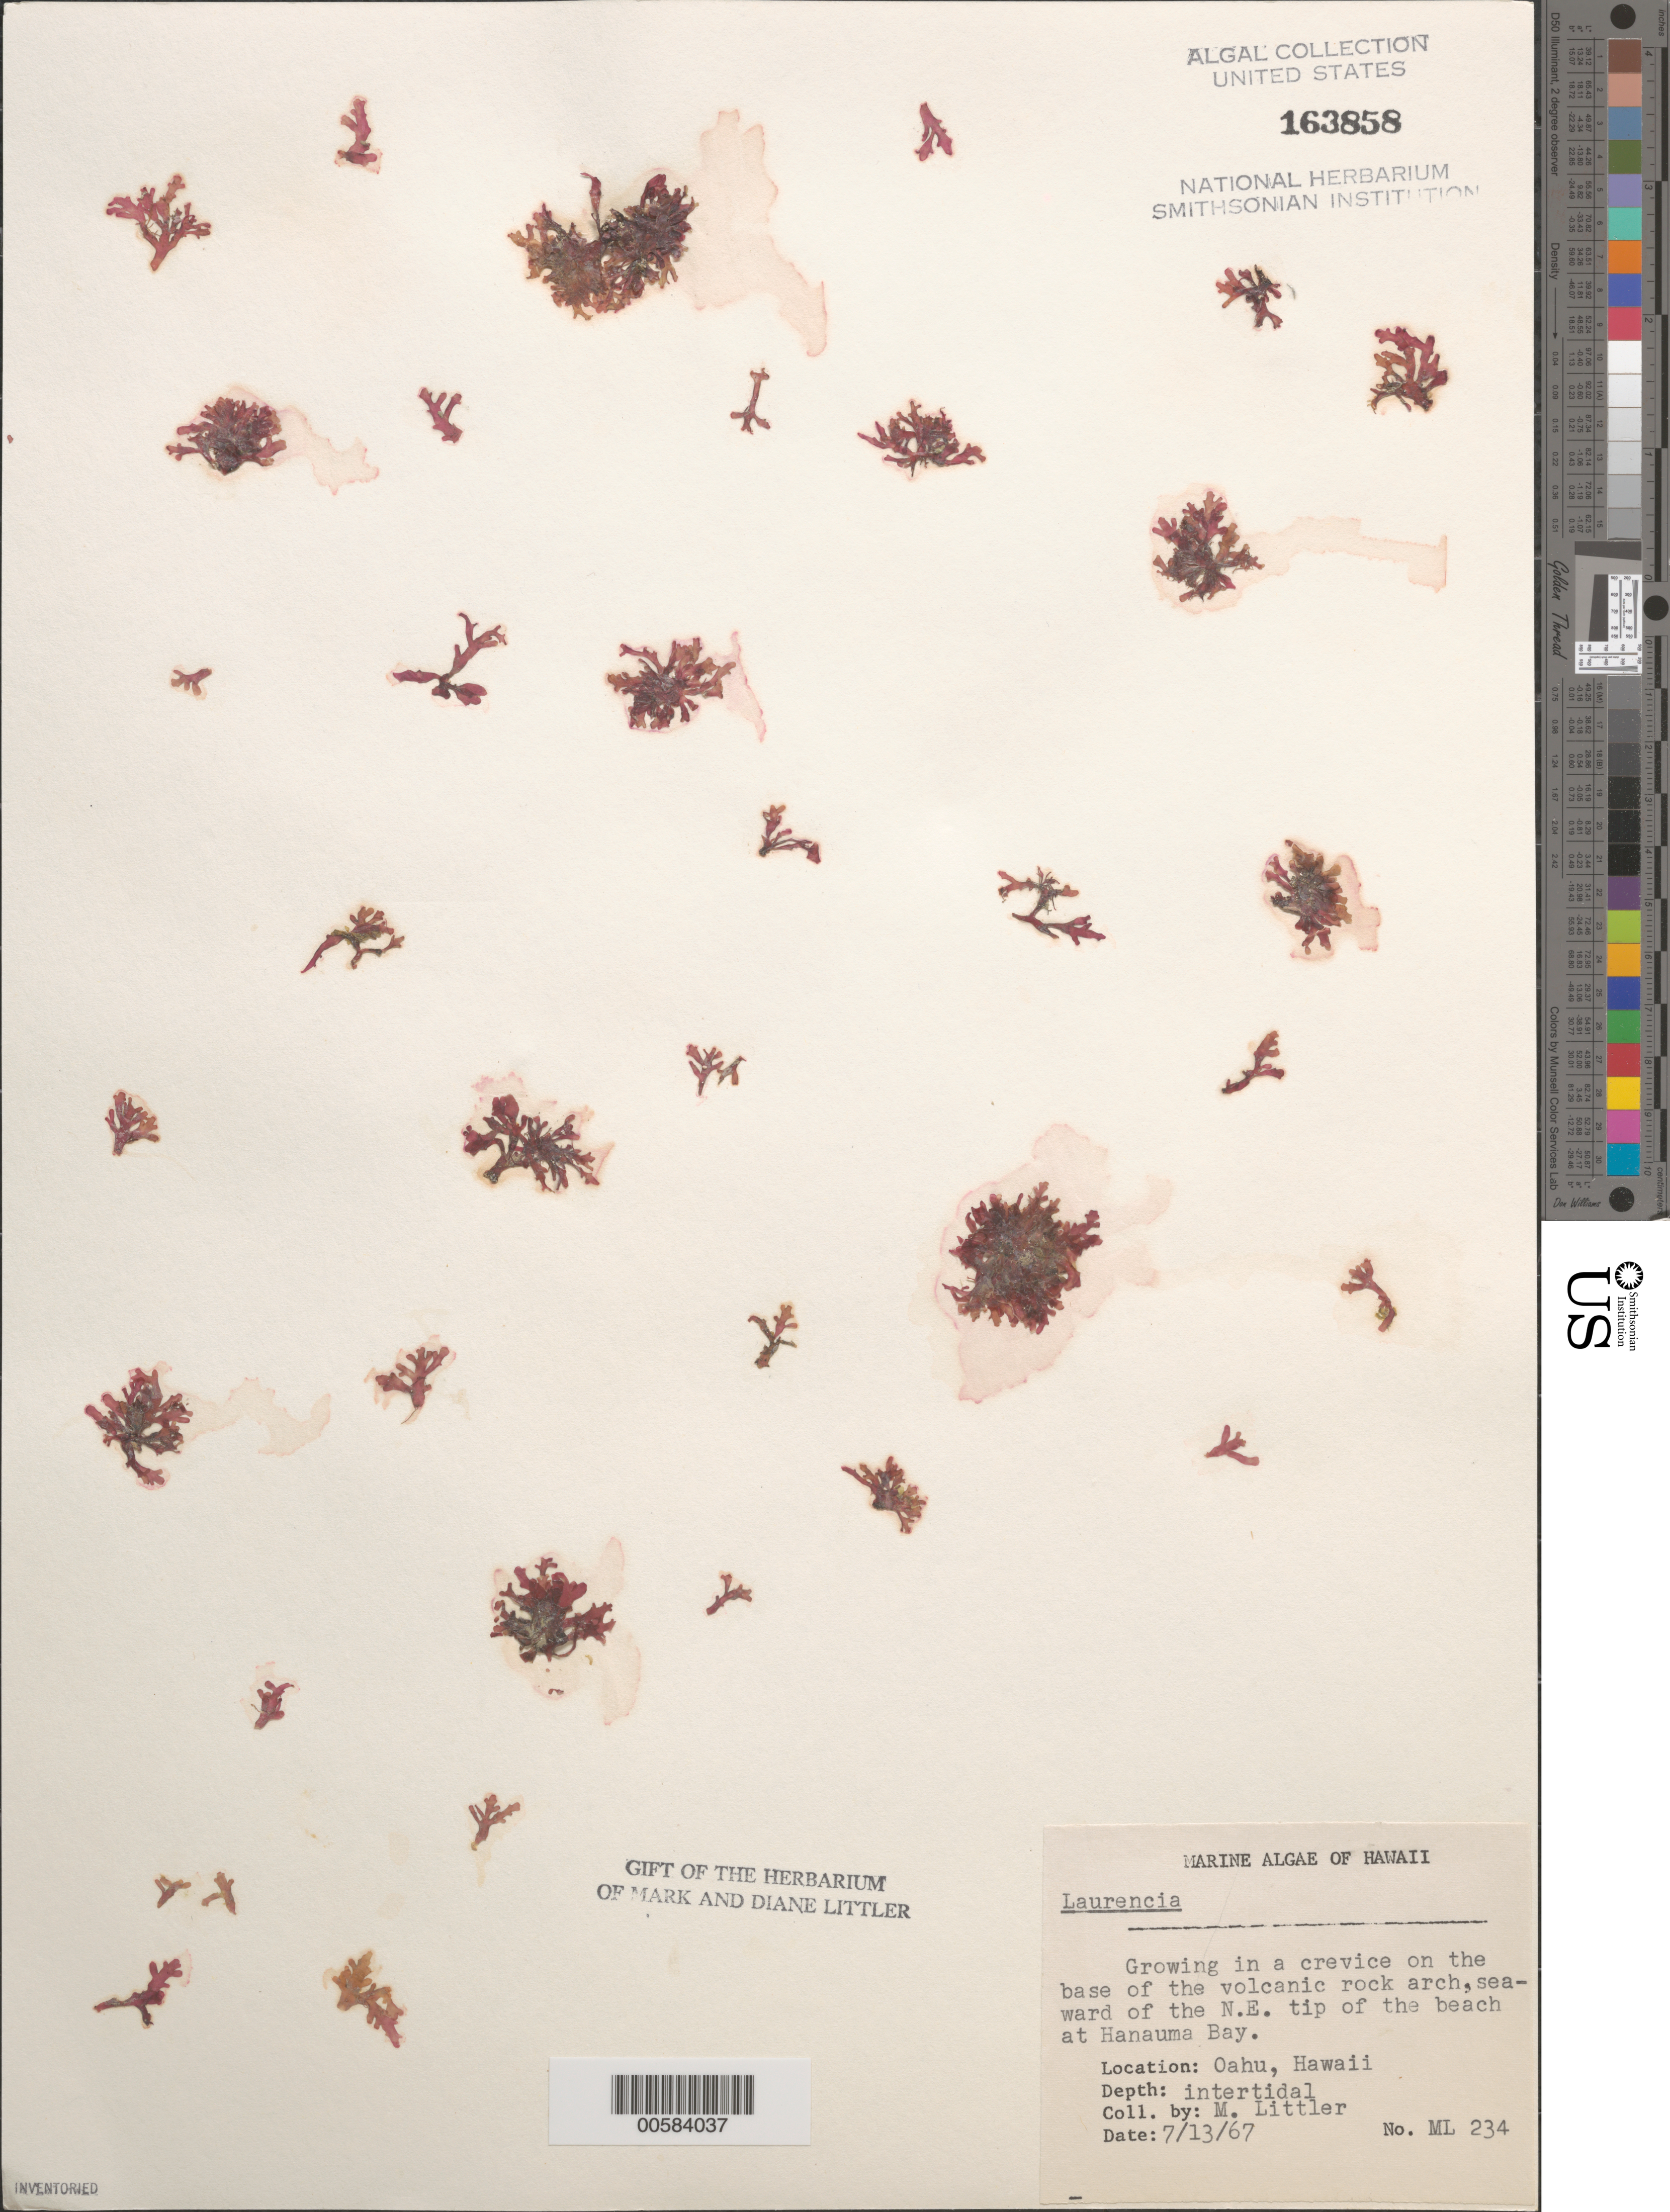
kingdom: Plantae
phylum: Rhodophyta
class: Florideophyceae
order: Ceramiales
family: Rhodomelaceae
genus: Laurencia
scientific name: Laurencia sp.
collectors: M. M. Littler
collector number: ML 234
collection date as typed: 13 Jul 1967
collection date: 1967-07-13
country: United States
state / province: Hawaii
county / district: Honolulu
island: Oahu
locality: Hanauma Bay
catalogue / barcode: US 163858